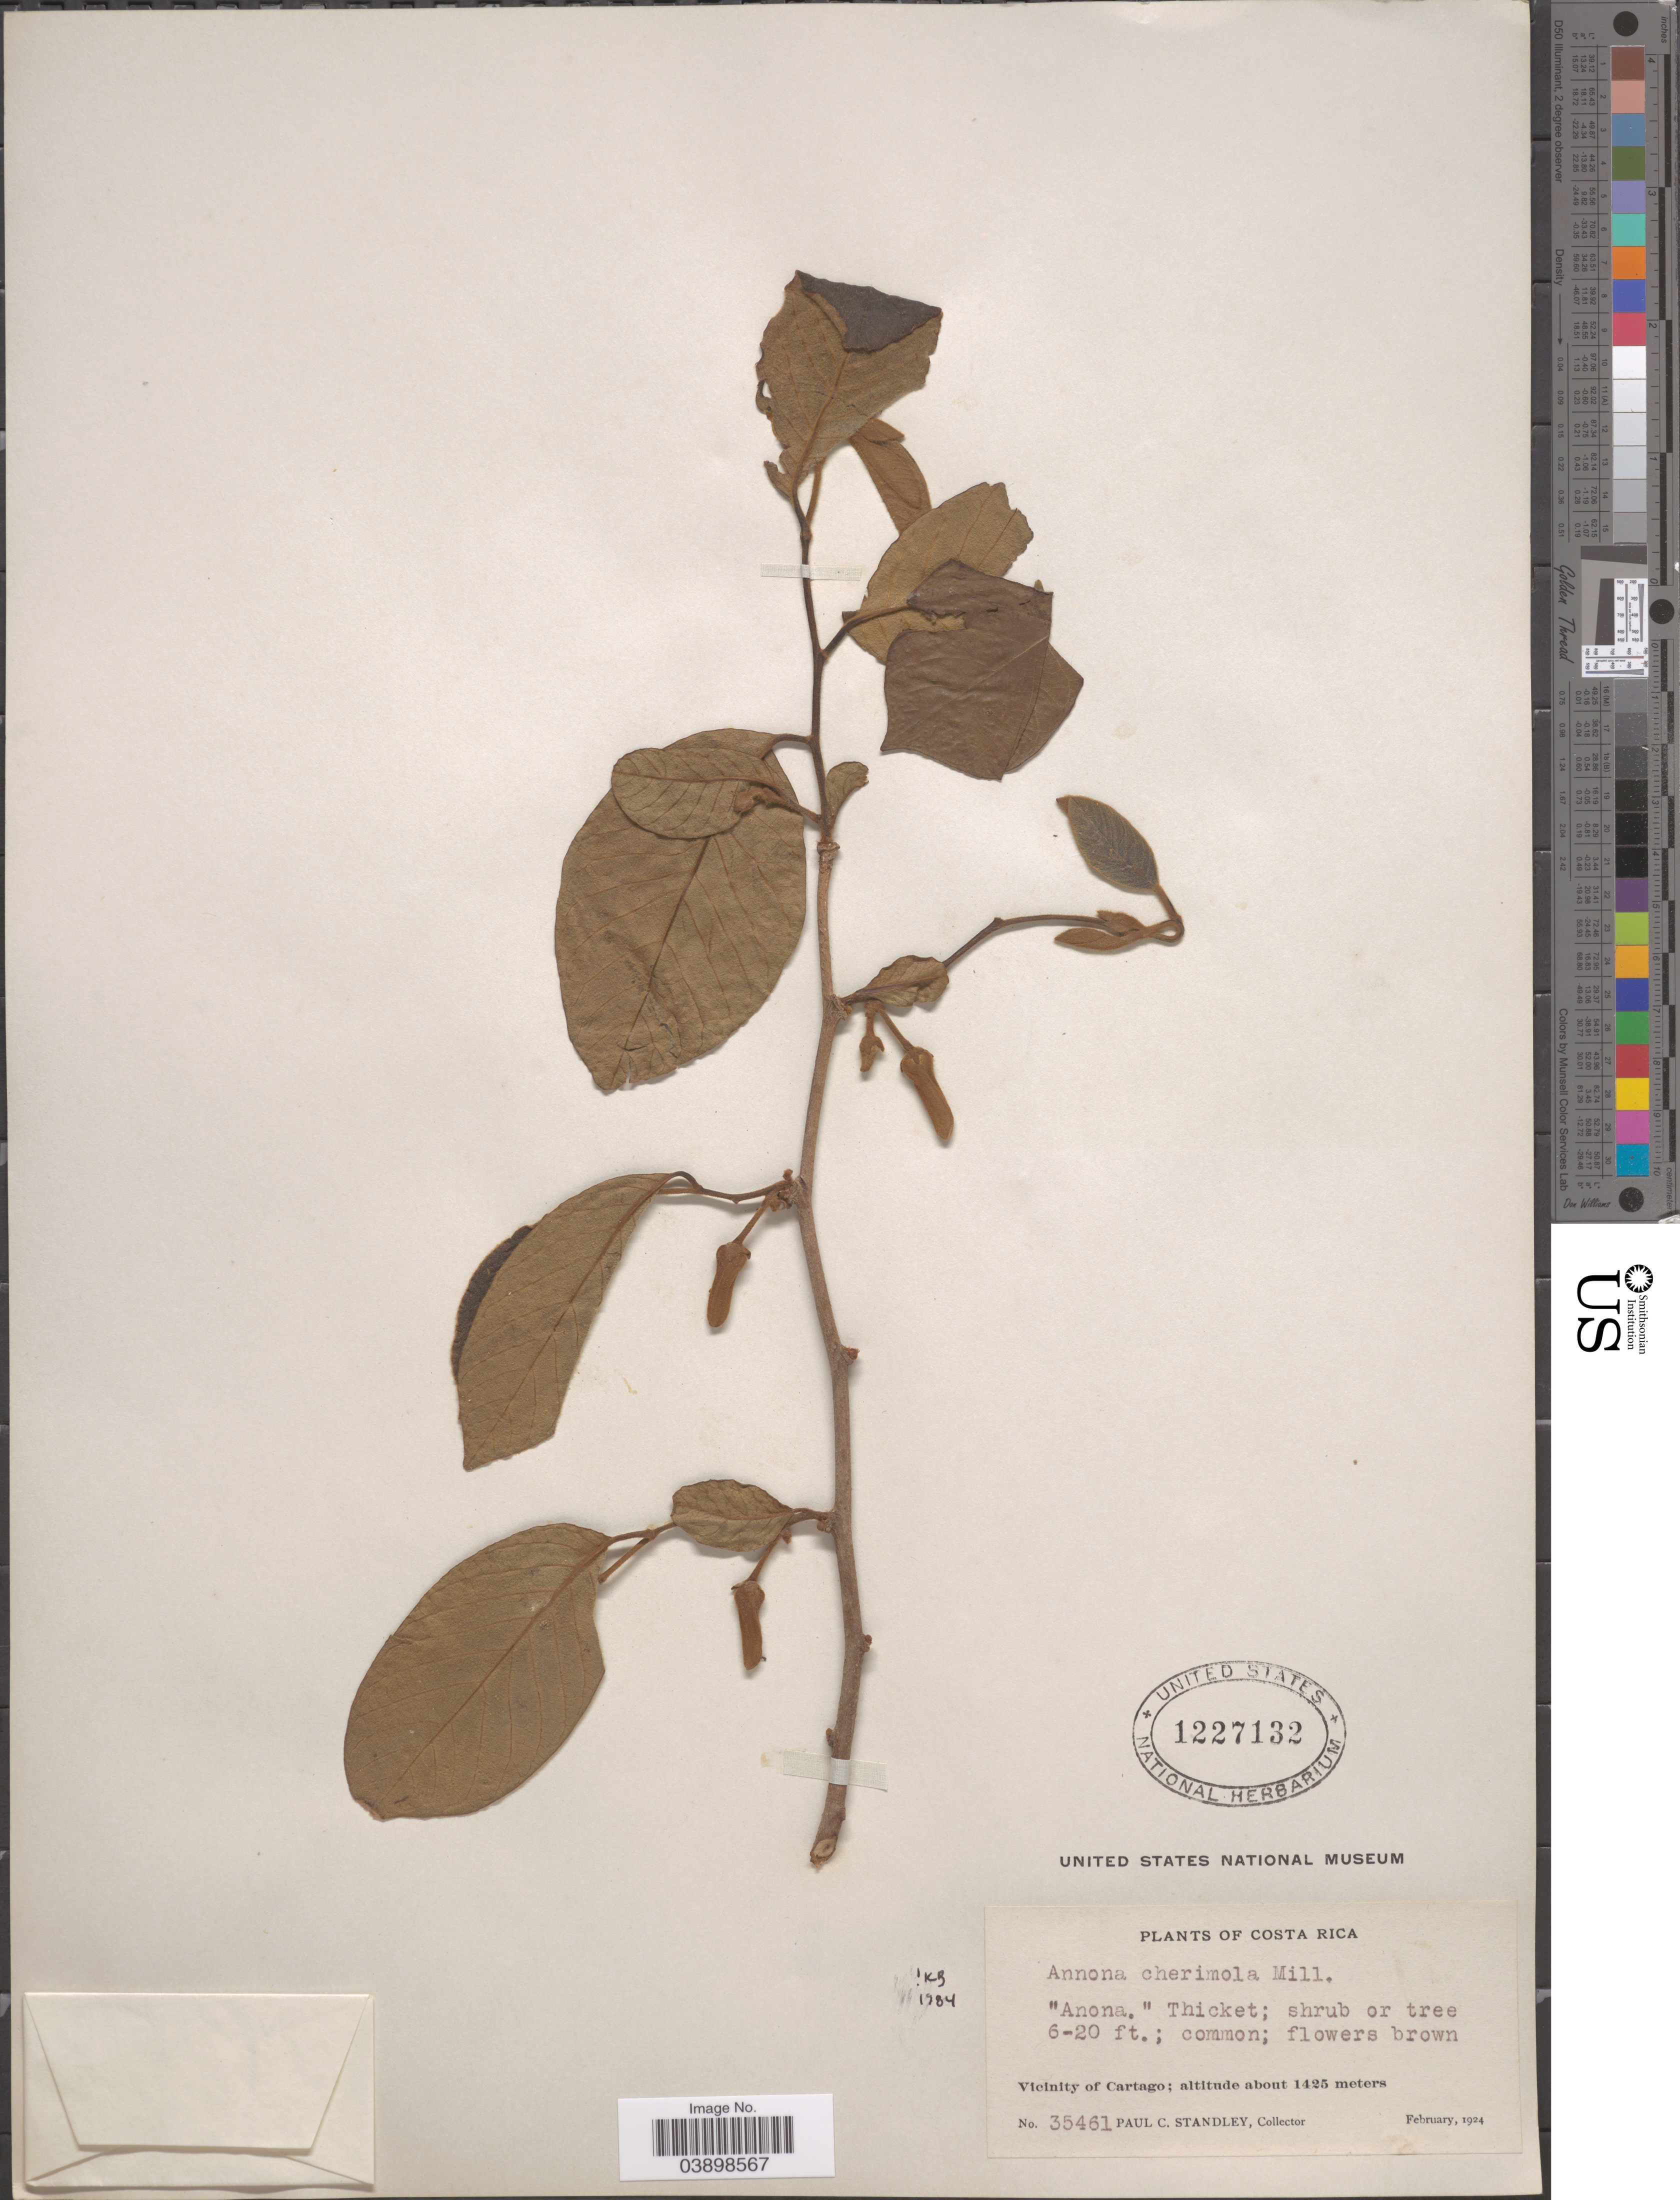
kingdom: Plantae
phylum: Tracheophyta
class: Magnoliopsida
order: Magnoliales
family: Annonaceae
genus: Annona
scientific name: Annona cherimola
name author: Mill.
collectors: P. C. Standley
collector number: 35461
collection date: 1924-02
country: Costa Rica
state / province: Cartago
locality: Vicinity of Cartago.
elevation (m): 1425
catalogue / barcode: US 1227132